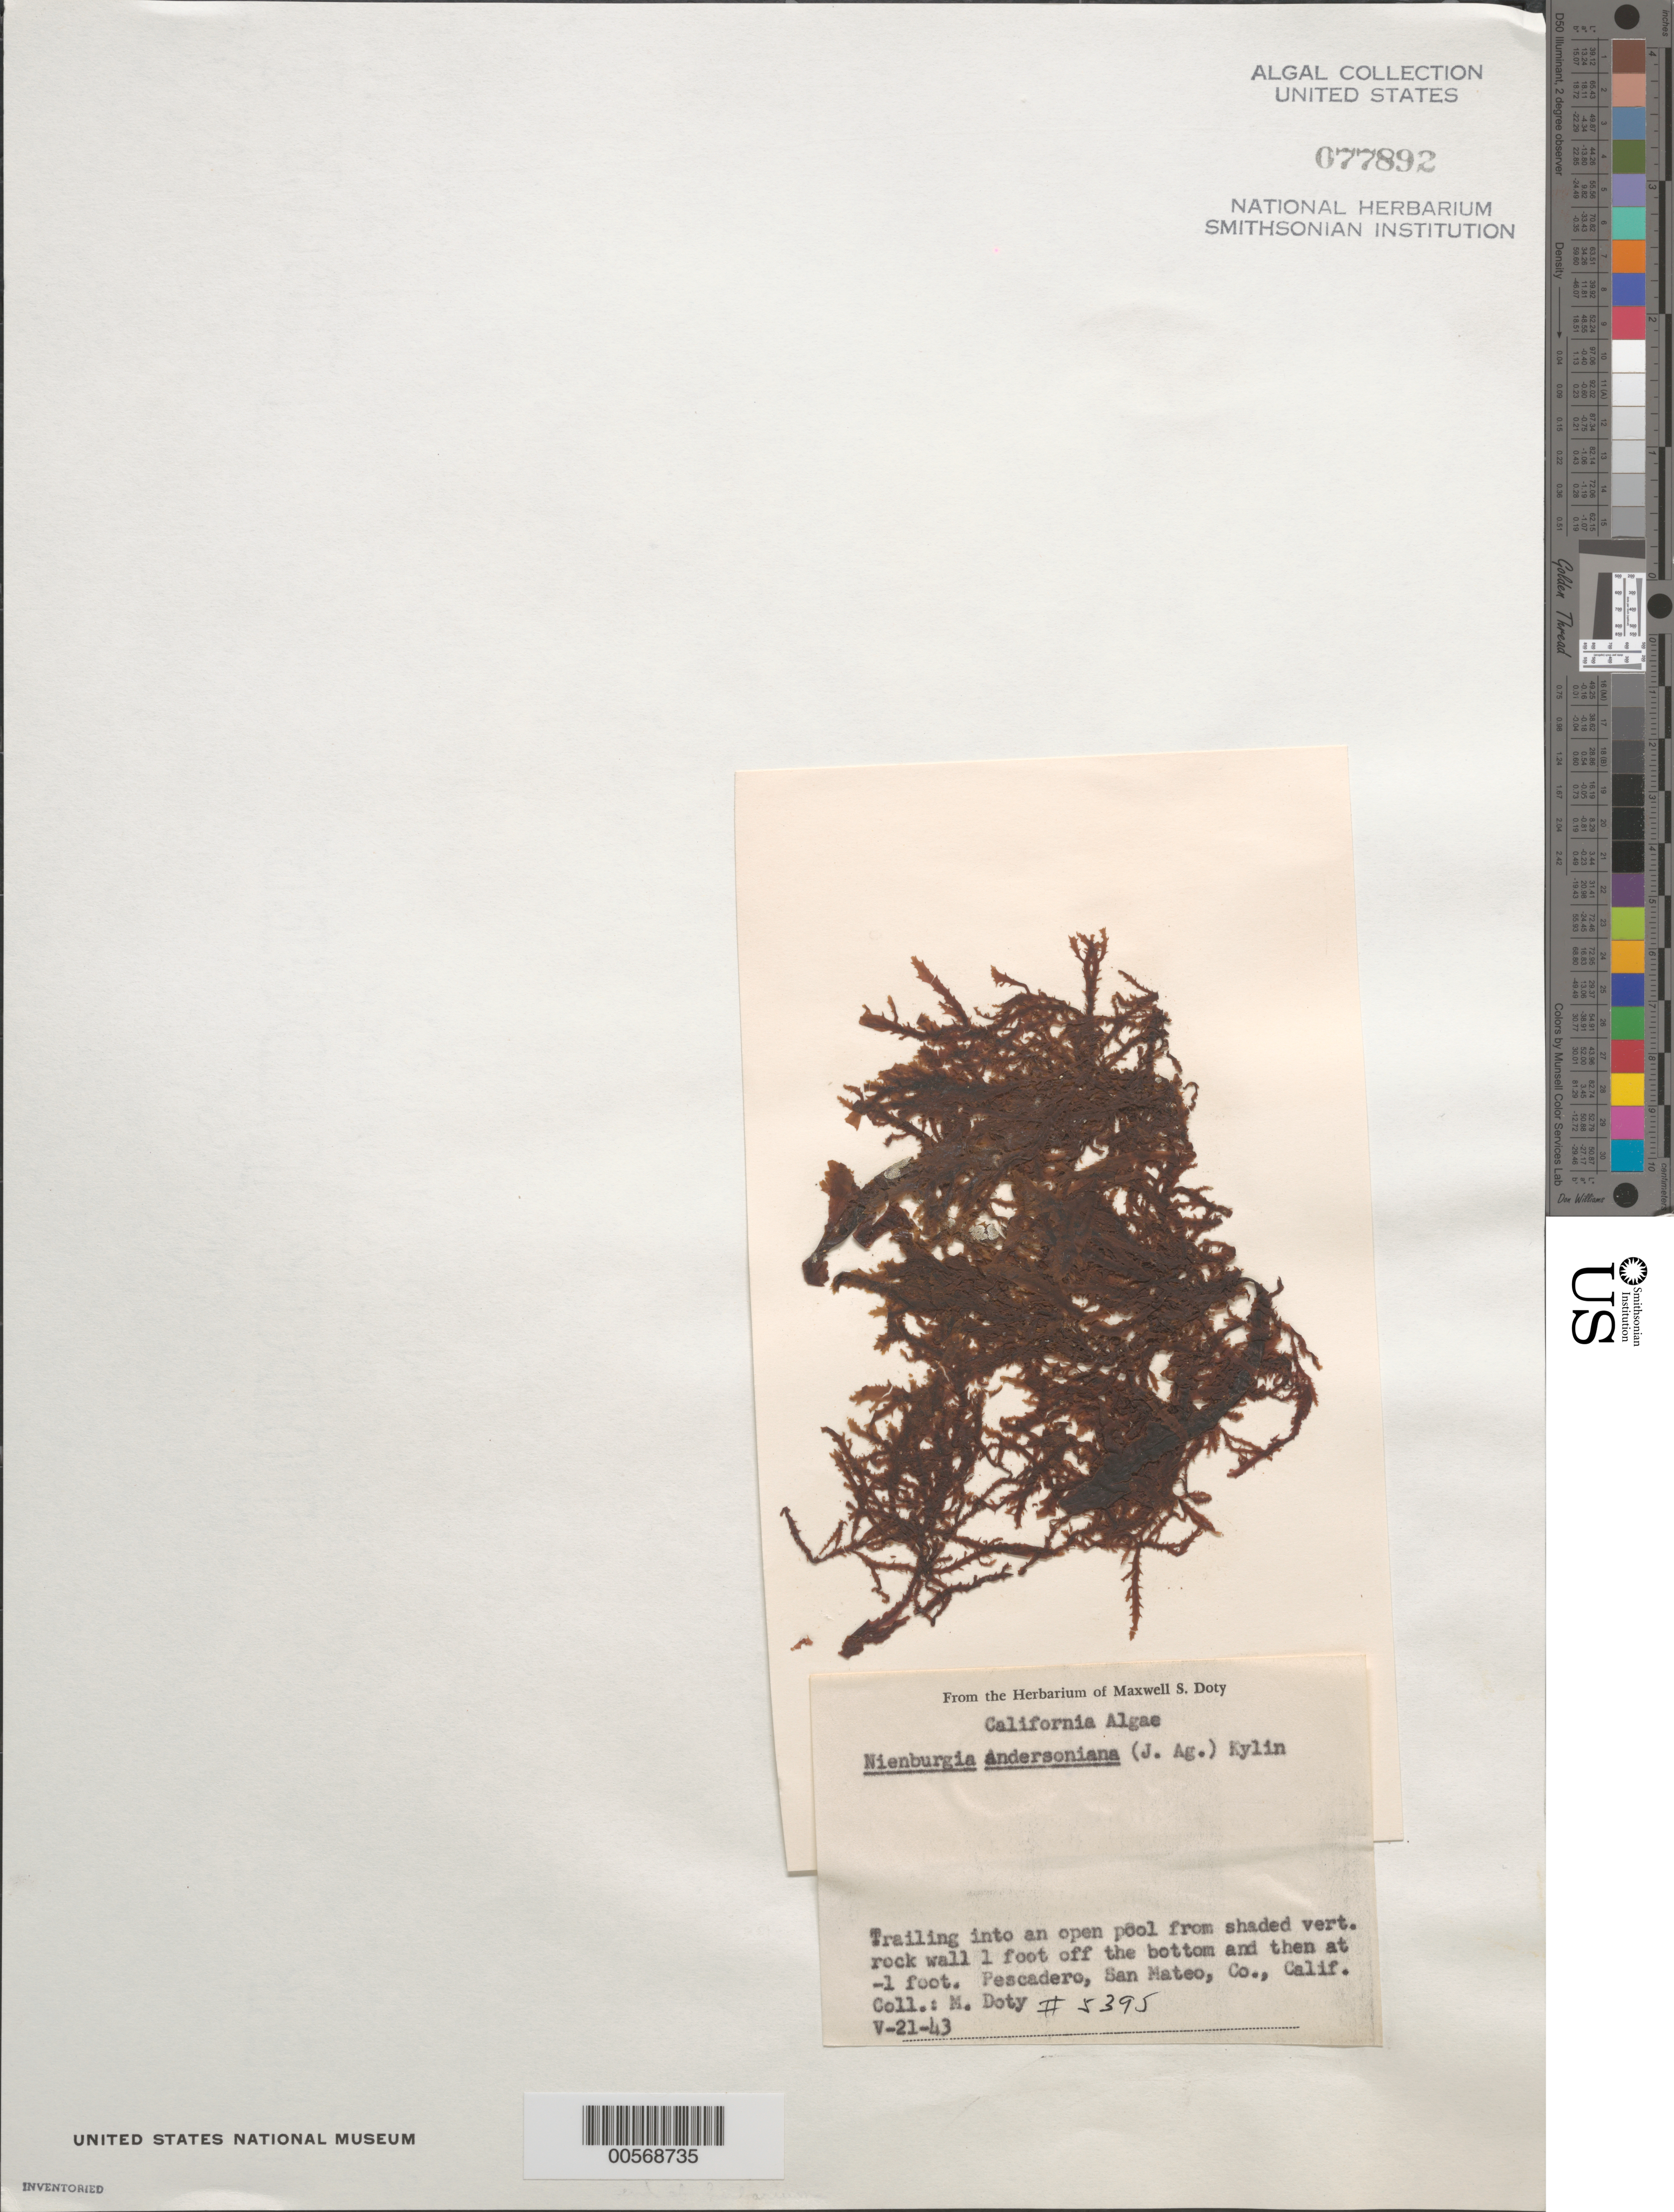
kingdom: Plantae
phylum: Rhodophyta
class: Florideophyceae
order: Ceramiales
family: Delesseriaceae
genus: Nienburgia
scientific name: Nienburgia andersoniana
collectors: M. S. Doty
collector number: MSD 5395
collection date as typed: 21 May 1943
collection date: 1943-05-21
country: United States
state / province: California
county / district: San Mateo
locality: Pescadero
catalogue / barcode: US 77892